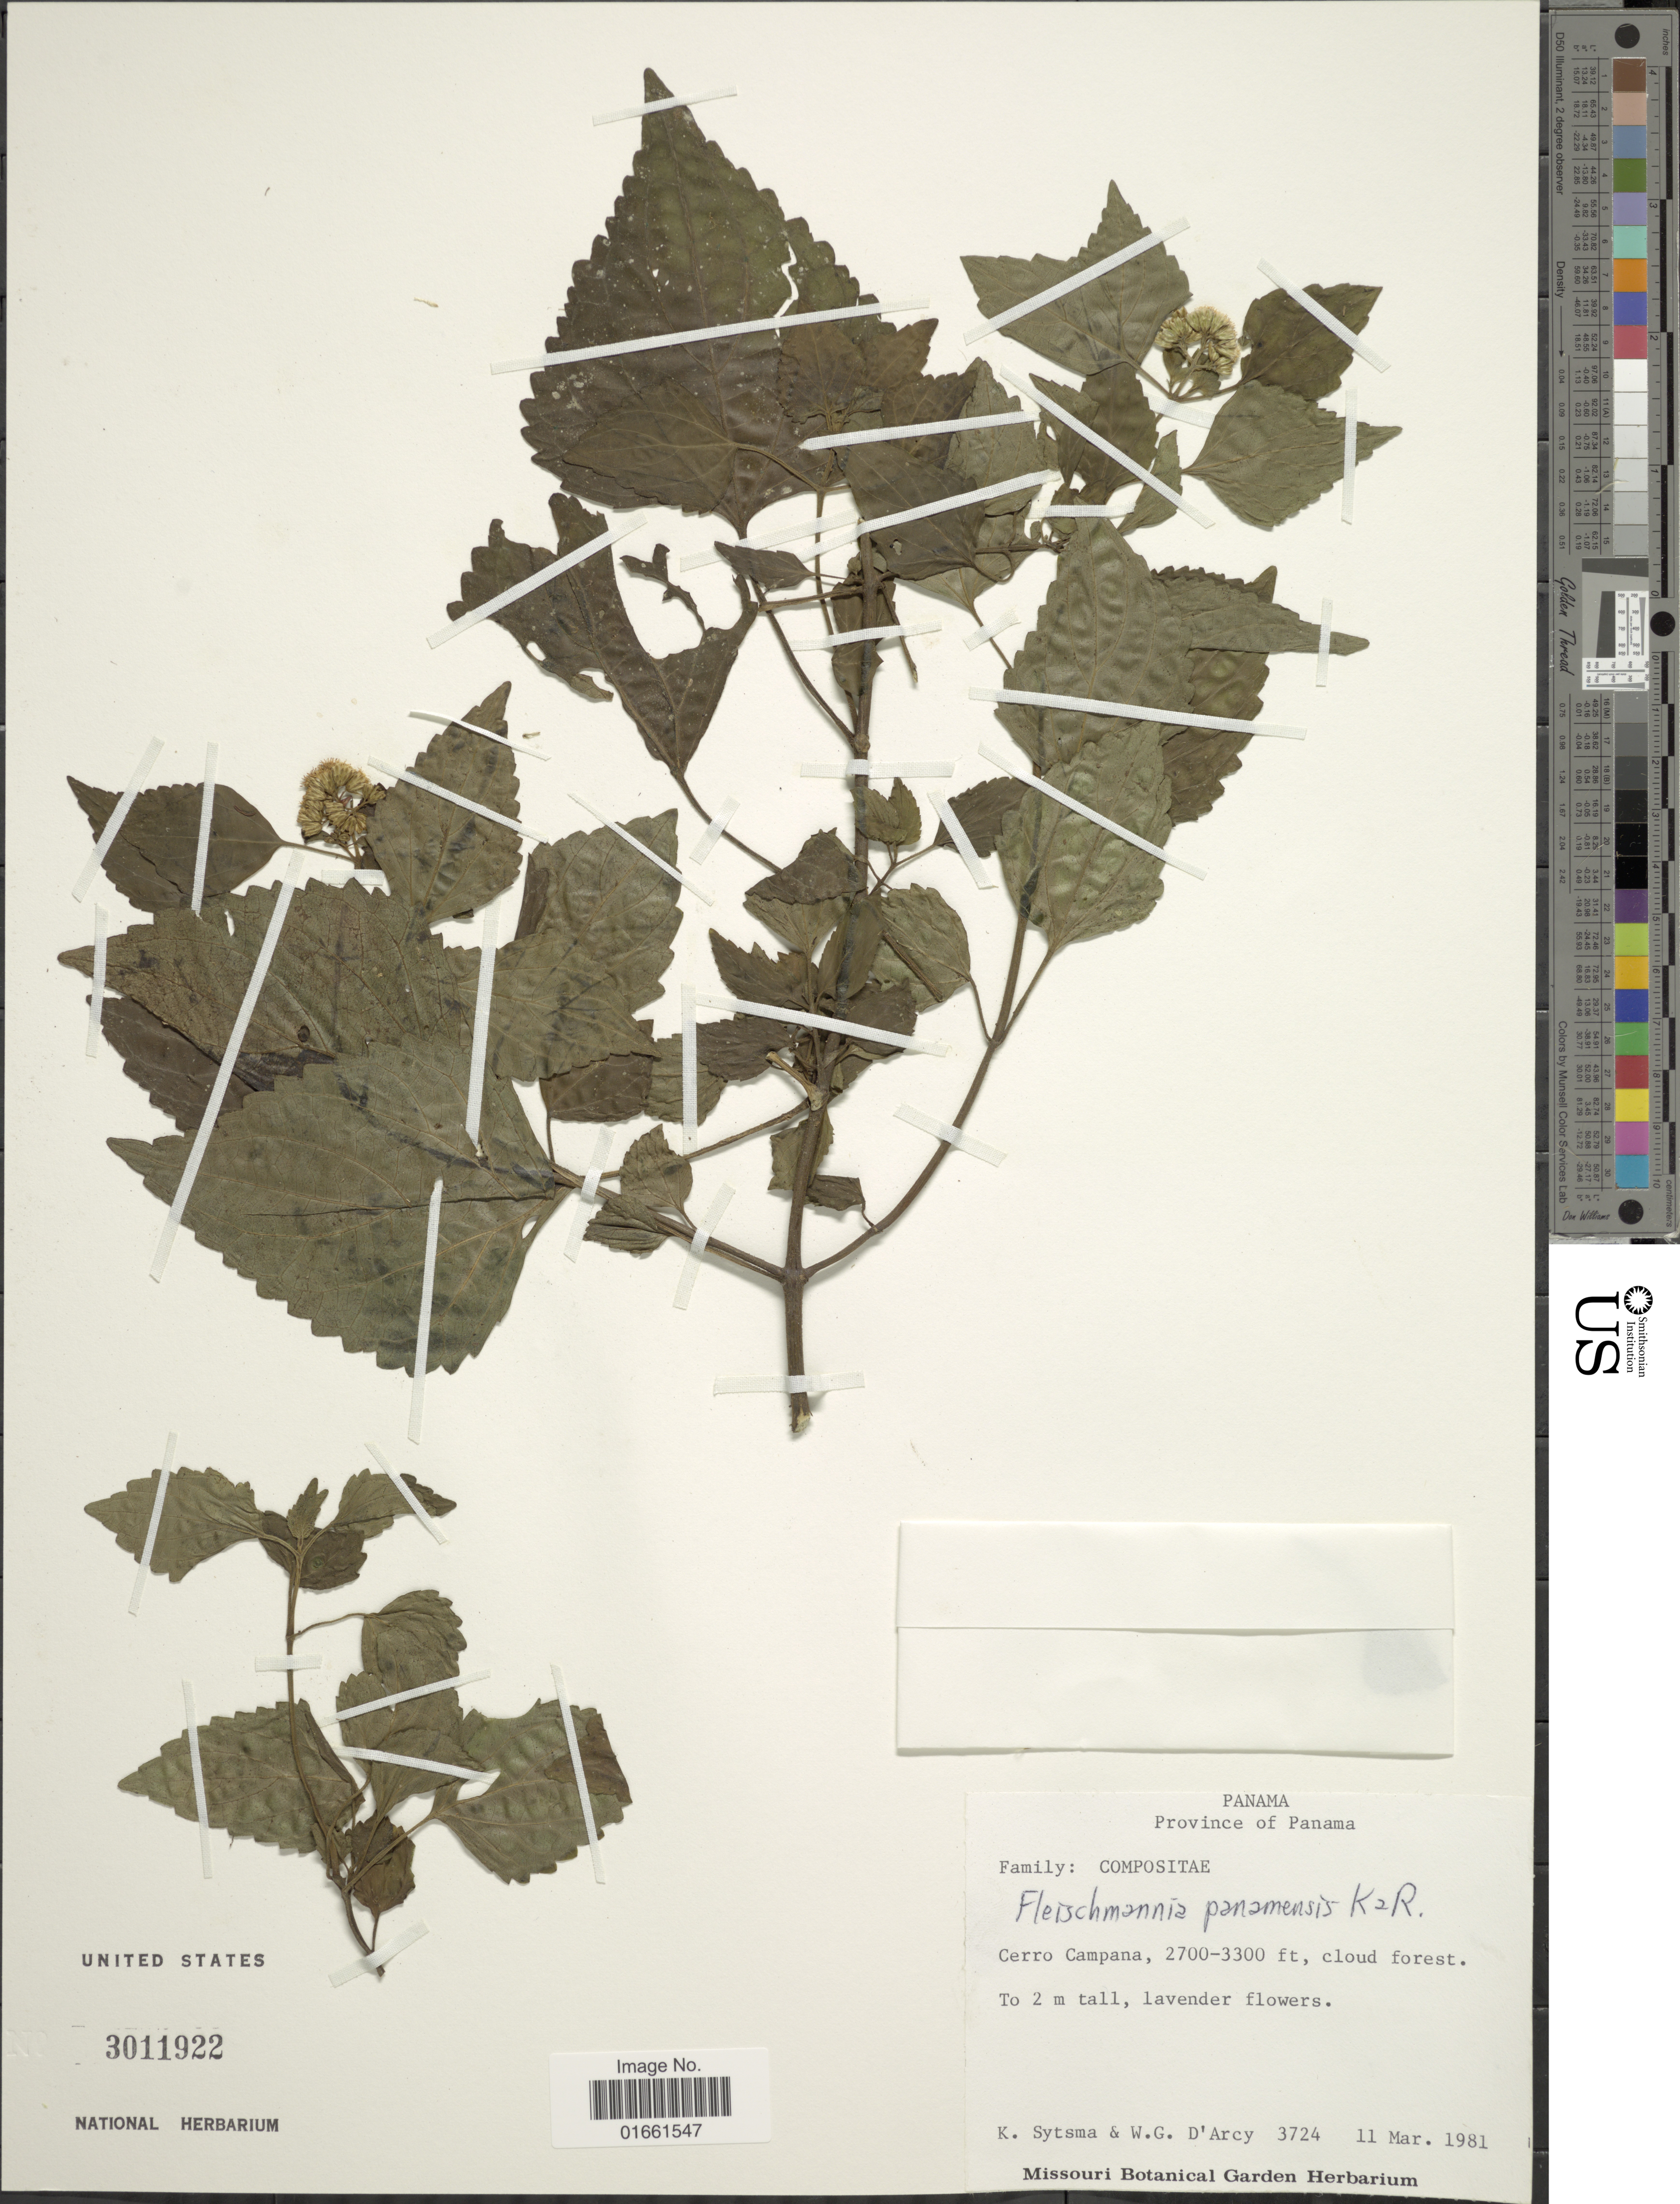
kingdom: Plantae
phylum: Tracheophyta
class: Magnoliopsida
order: Asterales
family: Asteraceae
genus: Fleischmannia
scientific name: Fleischmannia panamensis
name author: R.M. King & H. Rob.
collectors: K. J. Sytsma & W. G. D'Arcy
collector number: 3724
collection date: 1981-03-11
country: Panama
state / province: Panamá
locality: Province de Panama, Cerro Campana.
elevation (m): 823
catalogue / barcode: US 3011922